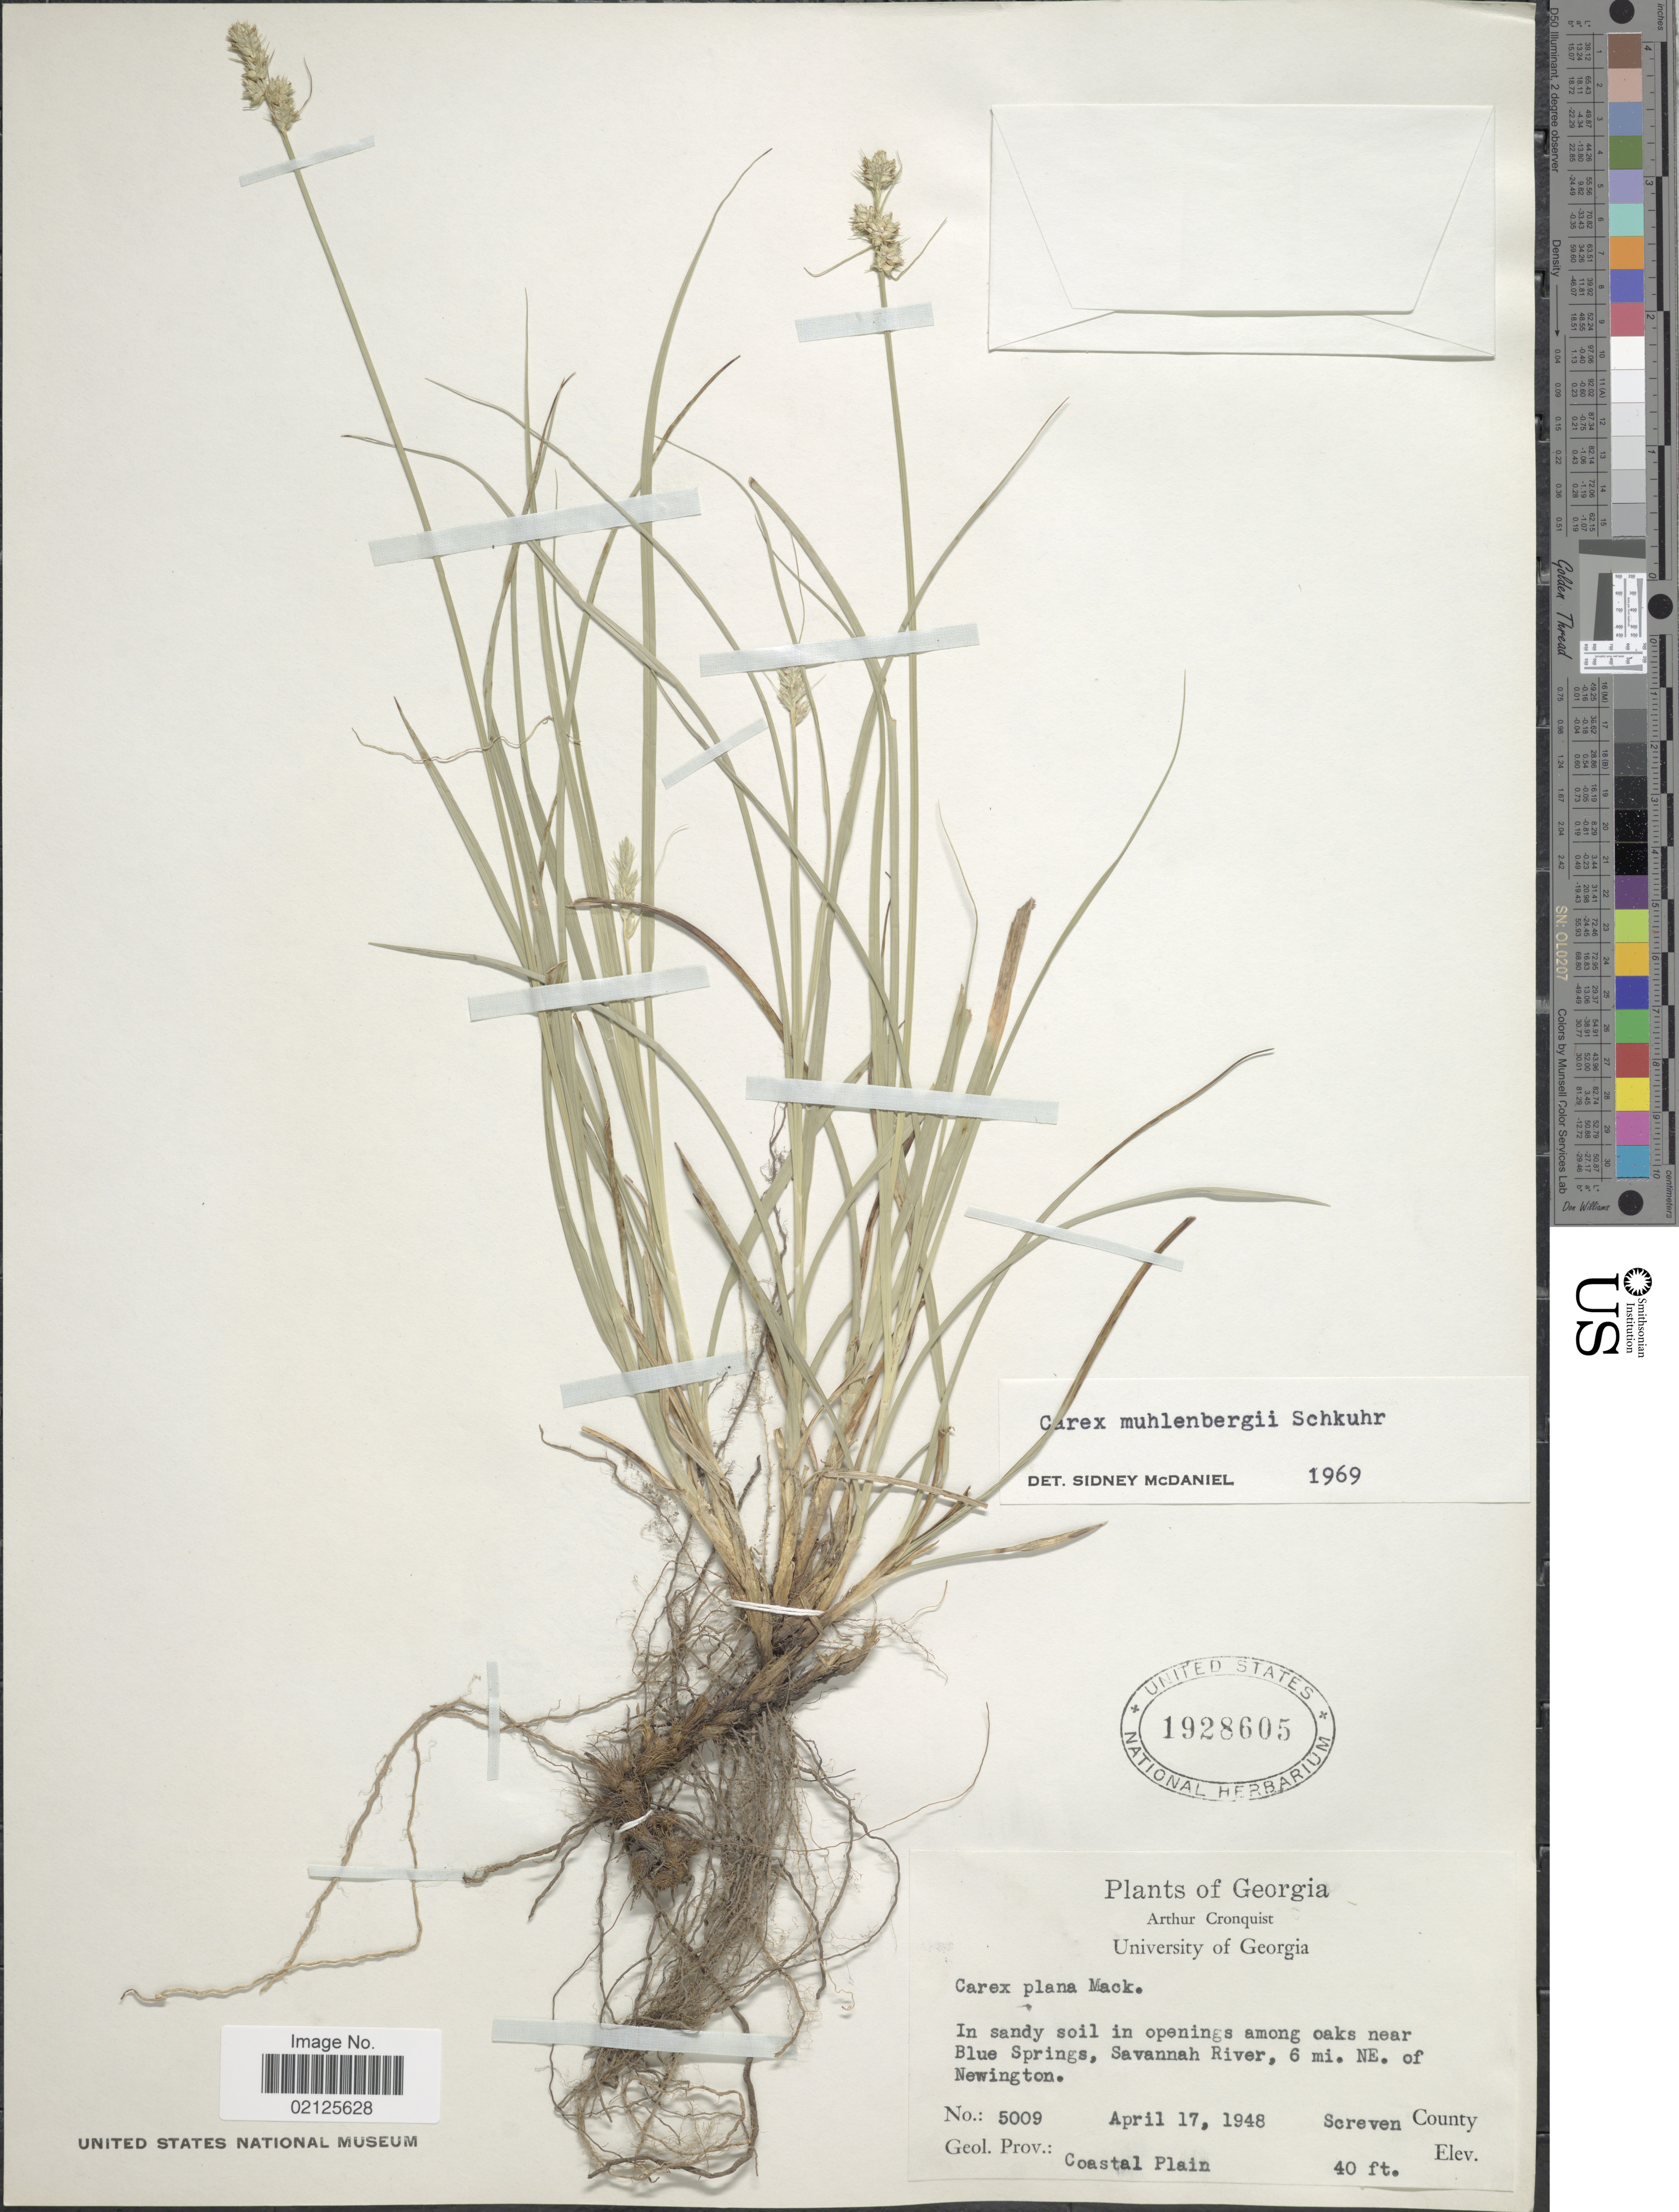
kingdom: Plantae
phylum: Tracheophyta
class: Liliopsida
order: Poales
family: Cyperaceae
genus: Carex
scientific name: Carex muehlenbergii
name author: Willd.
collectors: A. J. Cronquist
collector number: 5009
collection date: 1948-04-17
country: United States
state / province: Georgia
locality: In sandy soil in openings among oak near Blue Springs, Savannah River, 6 mi NE of Newington, Screven County, Geol. Prov. Coastal Plain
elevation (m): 12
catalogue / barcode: US 1928605